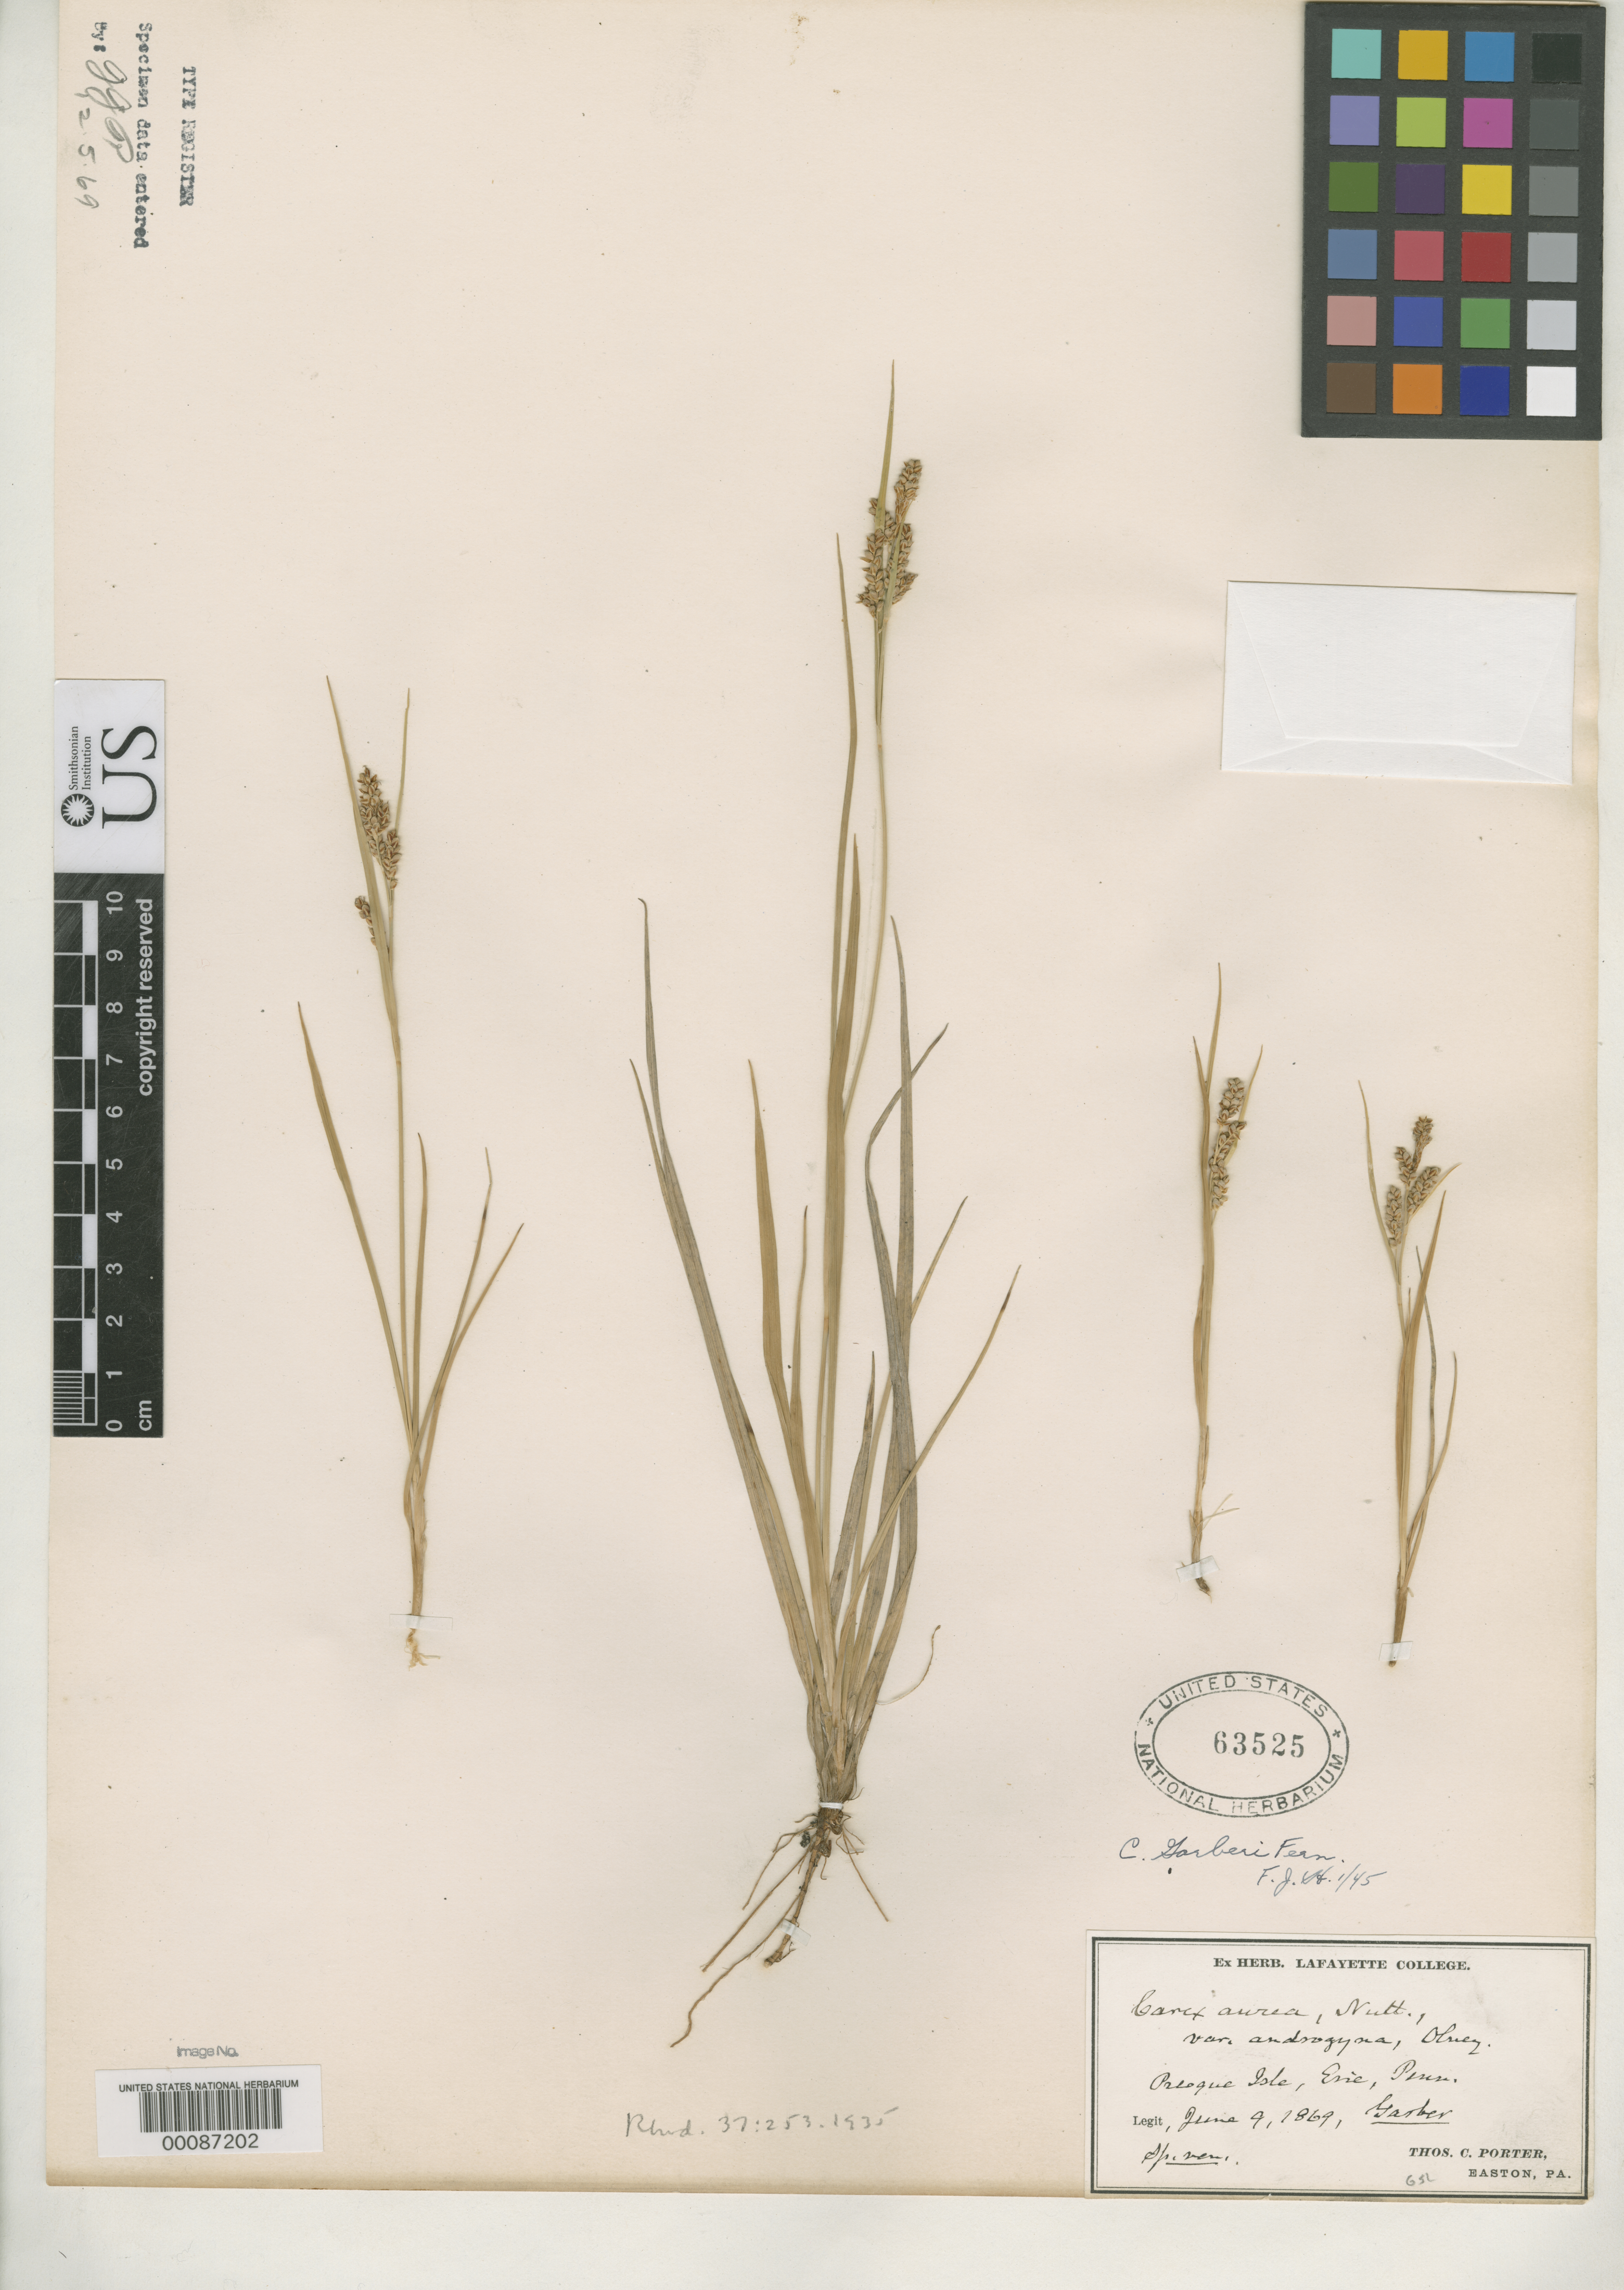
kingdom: Plantae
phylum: Tracheophyta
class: Liliopsida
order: Poales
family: Cyperaceae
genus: Carex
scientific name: Carex aurea var. androgyna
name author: Olney in S. Watson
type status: Isolectotype; Syntype; Isotype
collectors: A. P. Garber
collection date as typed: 09 Jun 1869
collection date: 1869-06-09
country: United States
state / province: Pennsylvania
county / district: Erie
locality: Presque Isle, Erie, Pann.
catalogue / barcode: US 63525